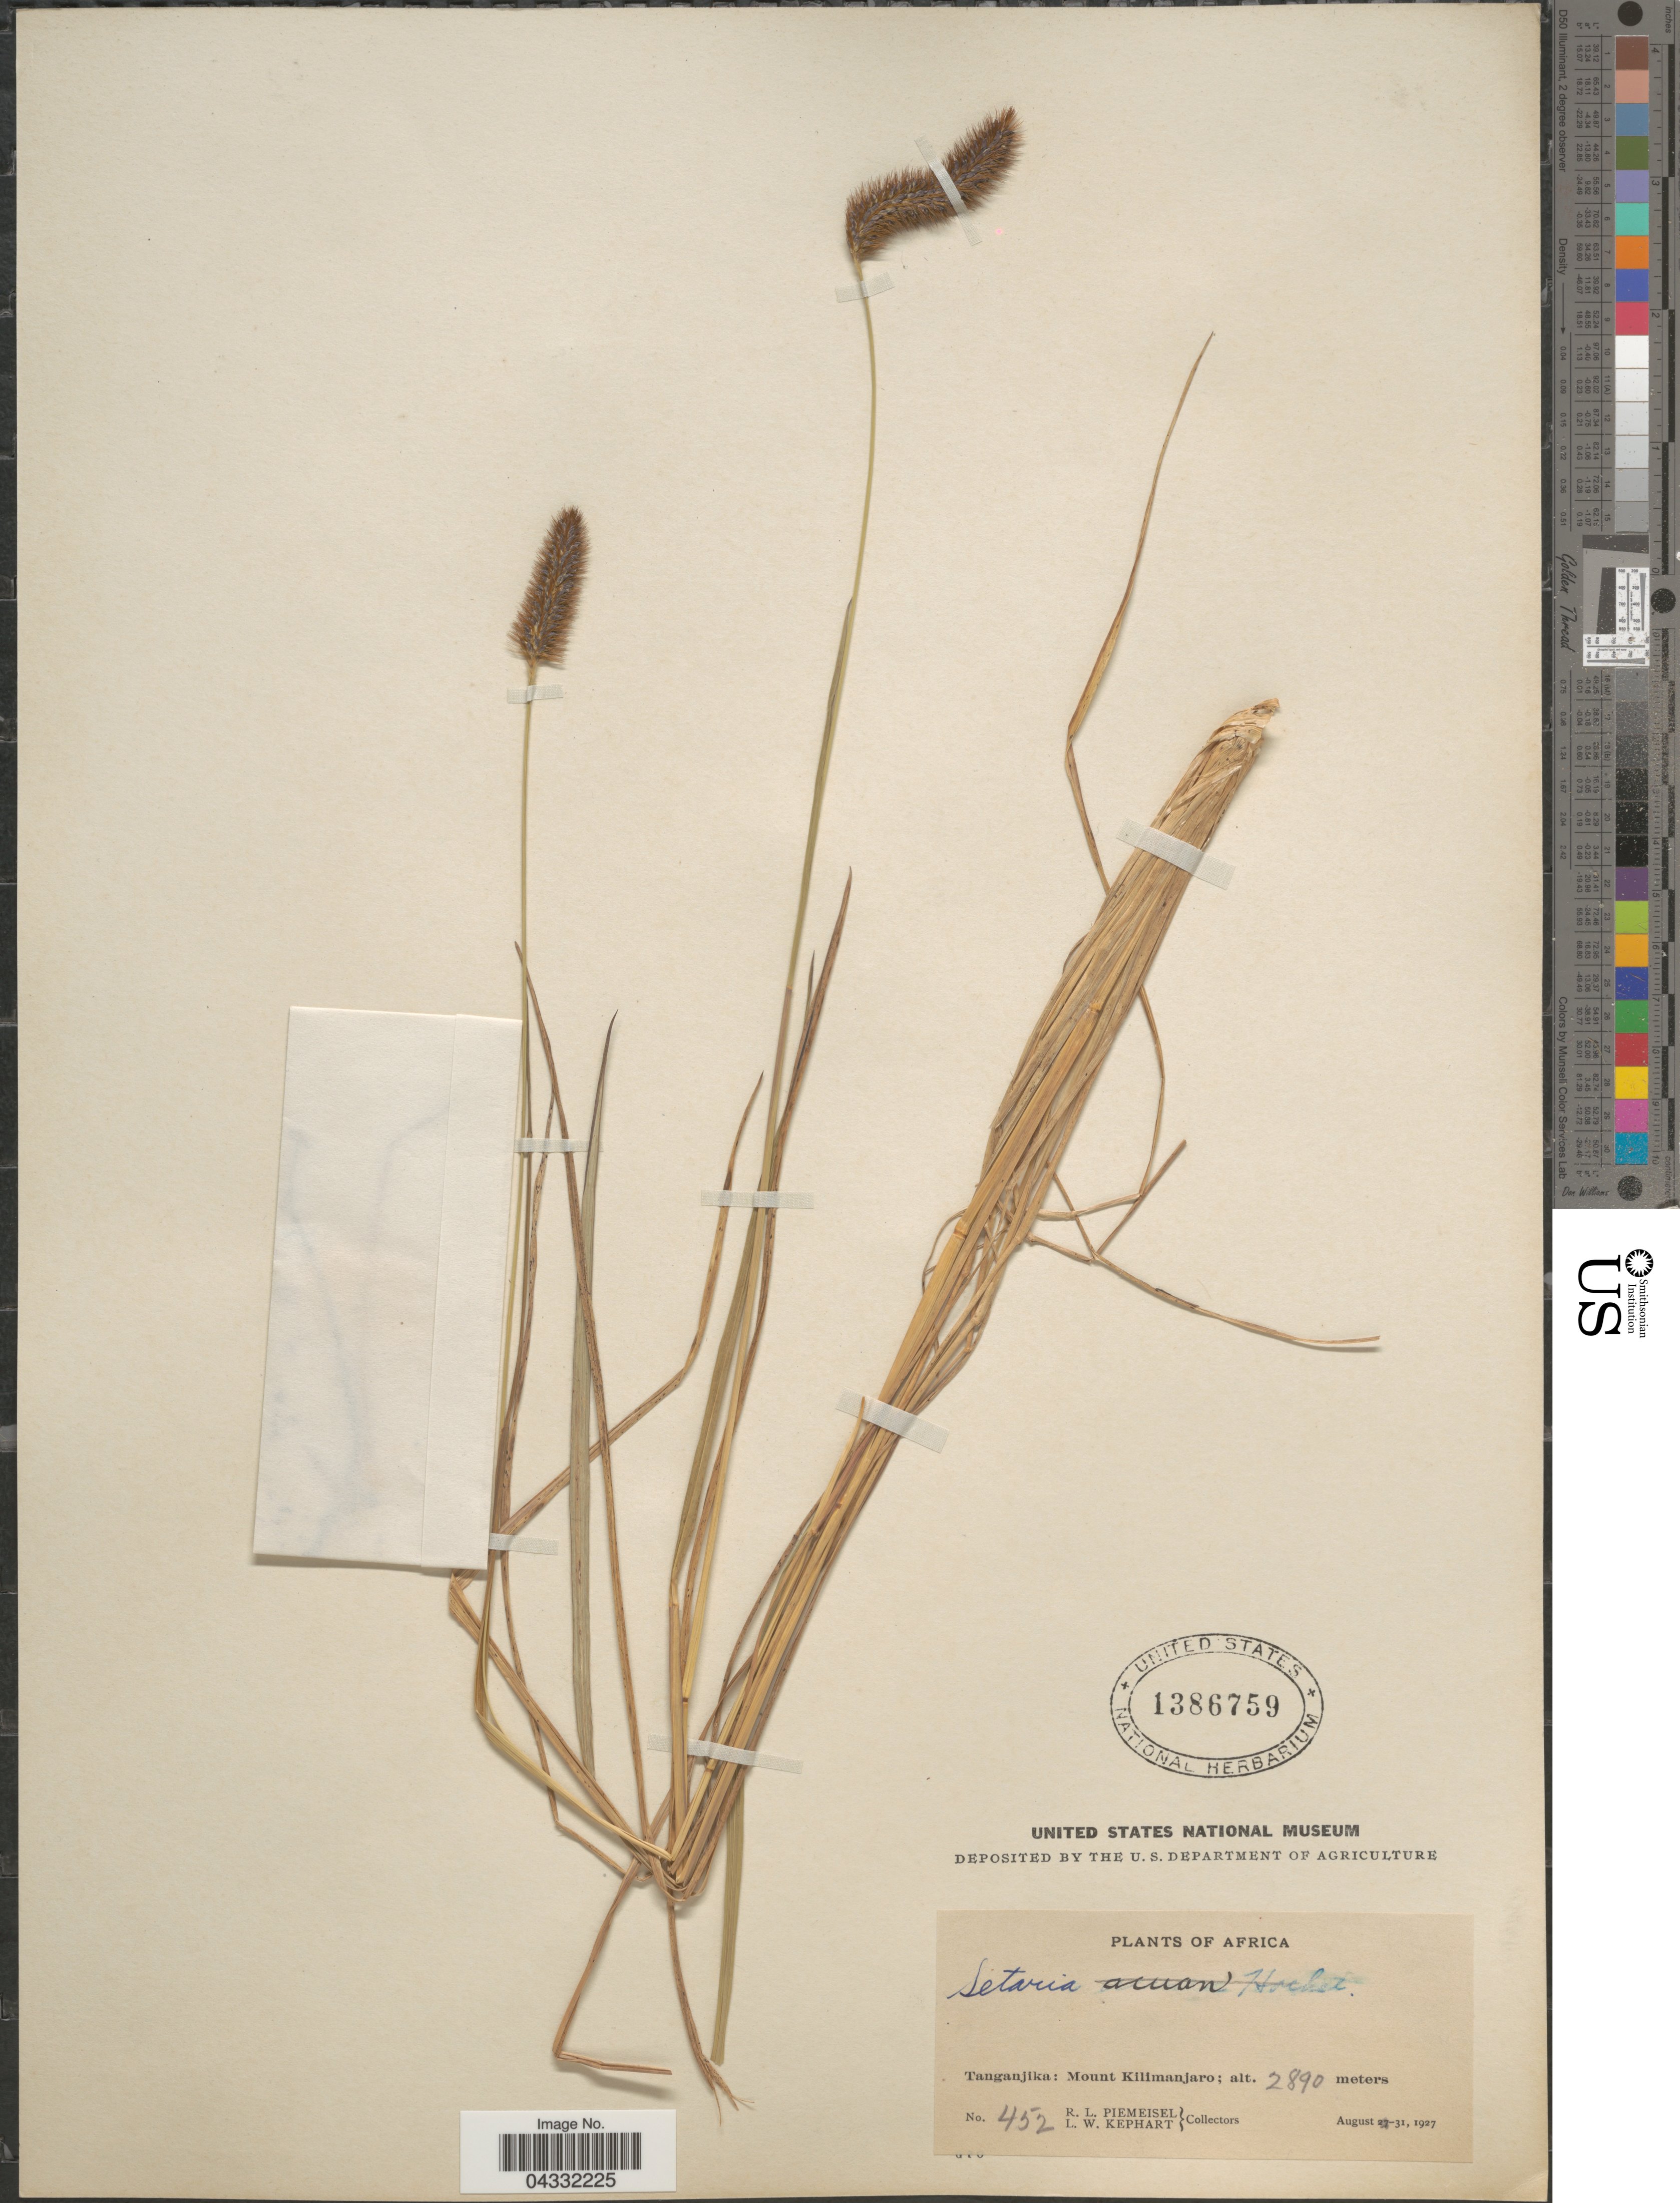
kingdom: Plantae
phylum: Tracheophyta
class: Liliopsida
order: Poales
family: Poaceae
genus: Setaria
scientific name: Setaria sp.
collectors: R. L. Piemeisel & L. W. Kephart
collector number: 452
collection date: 1927-08-31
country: Tanzania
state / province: Kilimanjaro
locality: Tanganjika: Mount Kilimanjaro.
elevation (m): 2890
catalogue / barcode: US 1386759